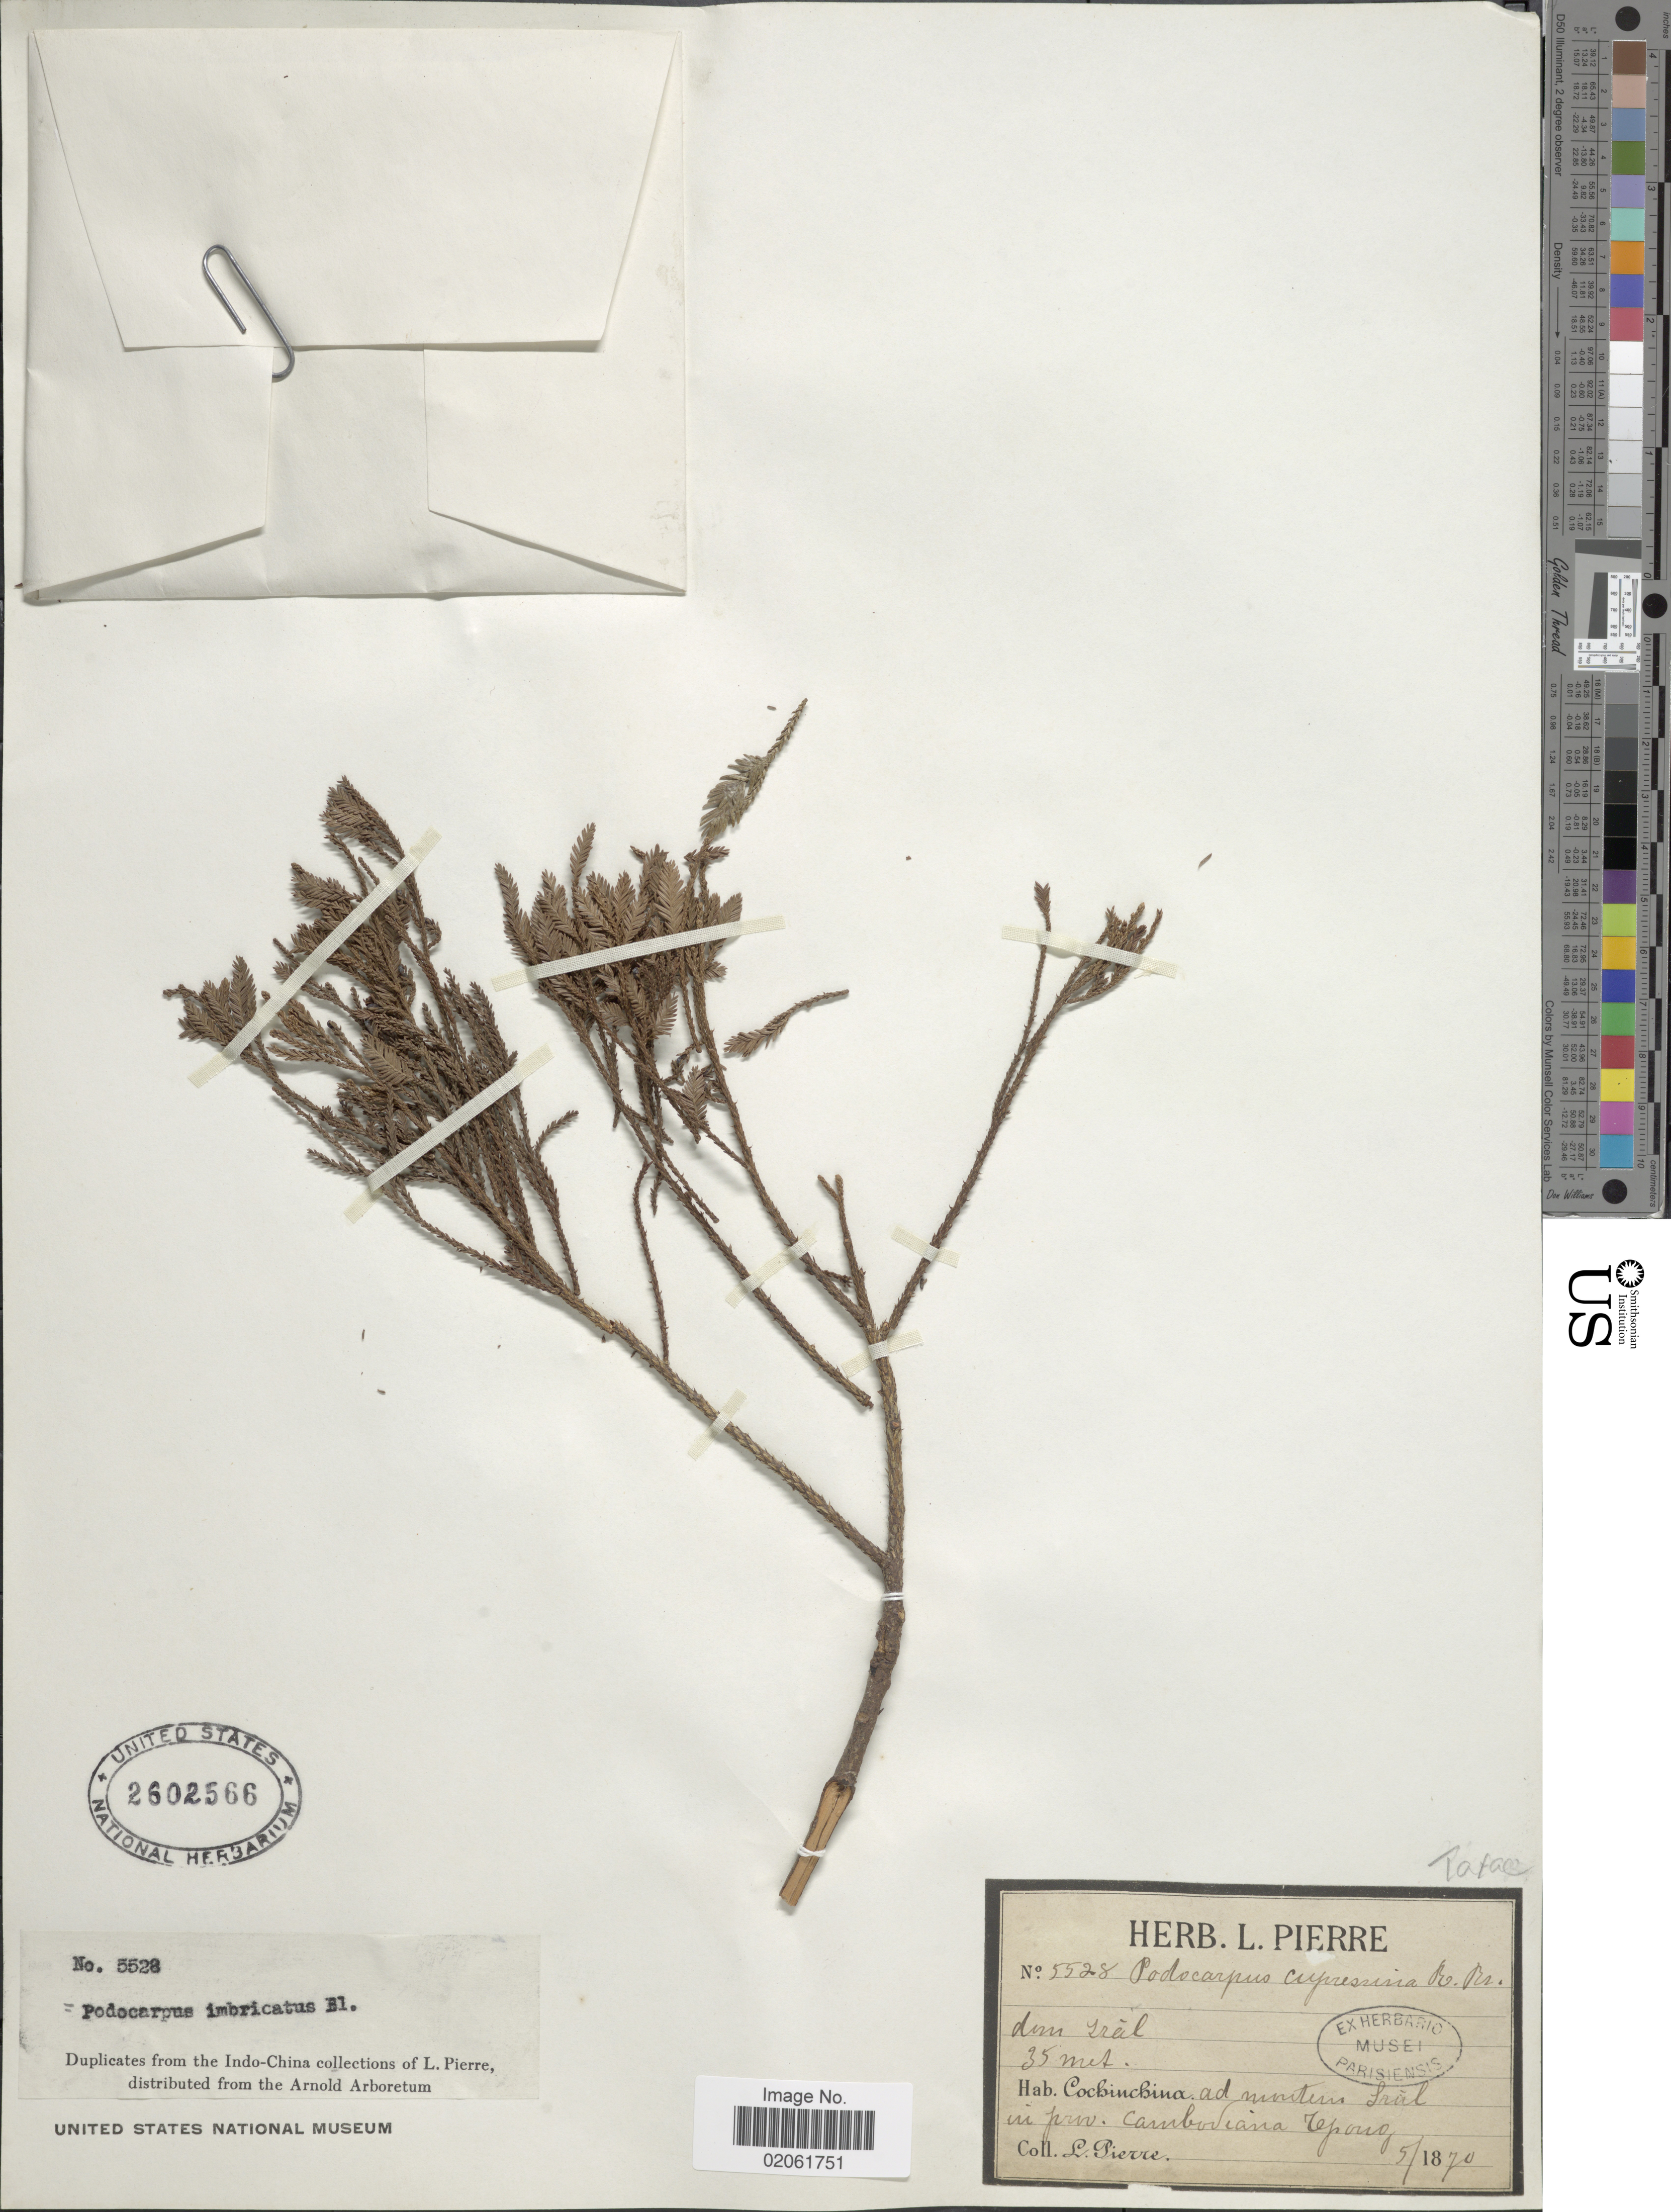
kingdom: Plantae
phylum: Tracheophyta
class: Pinopsida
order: Pinales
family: Podocarpaceae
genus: Podocarpus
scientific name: Podocarpus imbricatus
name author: Blume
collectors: L. Pierre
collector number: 5528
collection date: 1870-05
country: Cambodia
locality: Cochinchina, ad montem Sral in prov. Cambodiana Tepong [at Sral mountain in Cambodian province, Thpong]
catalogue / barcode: US 2602566